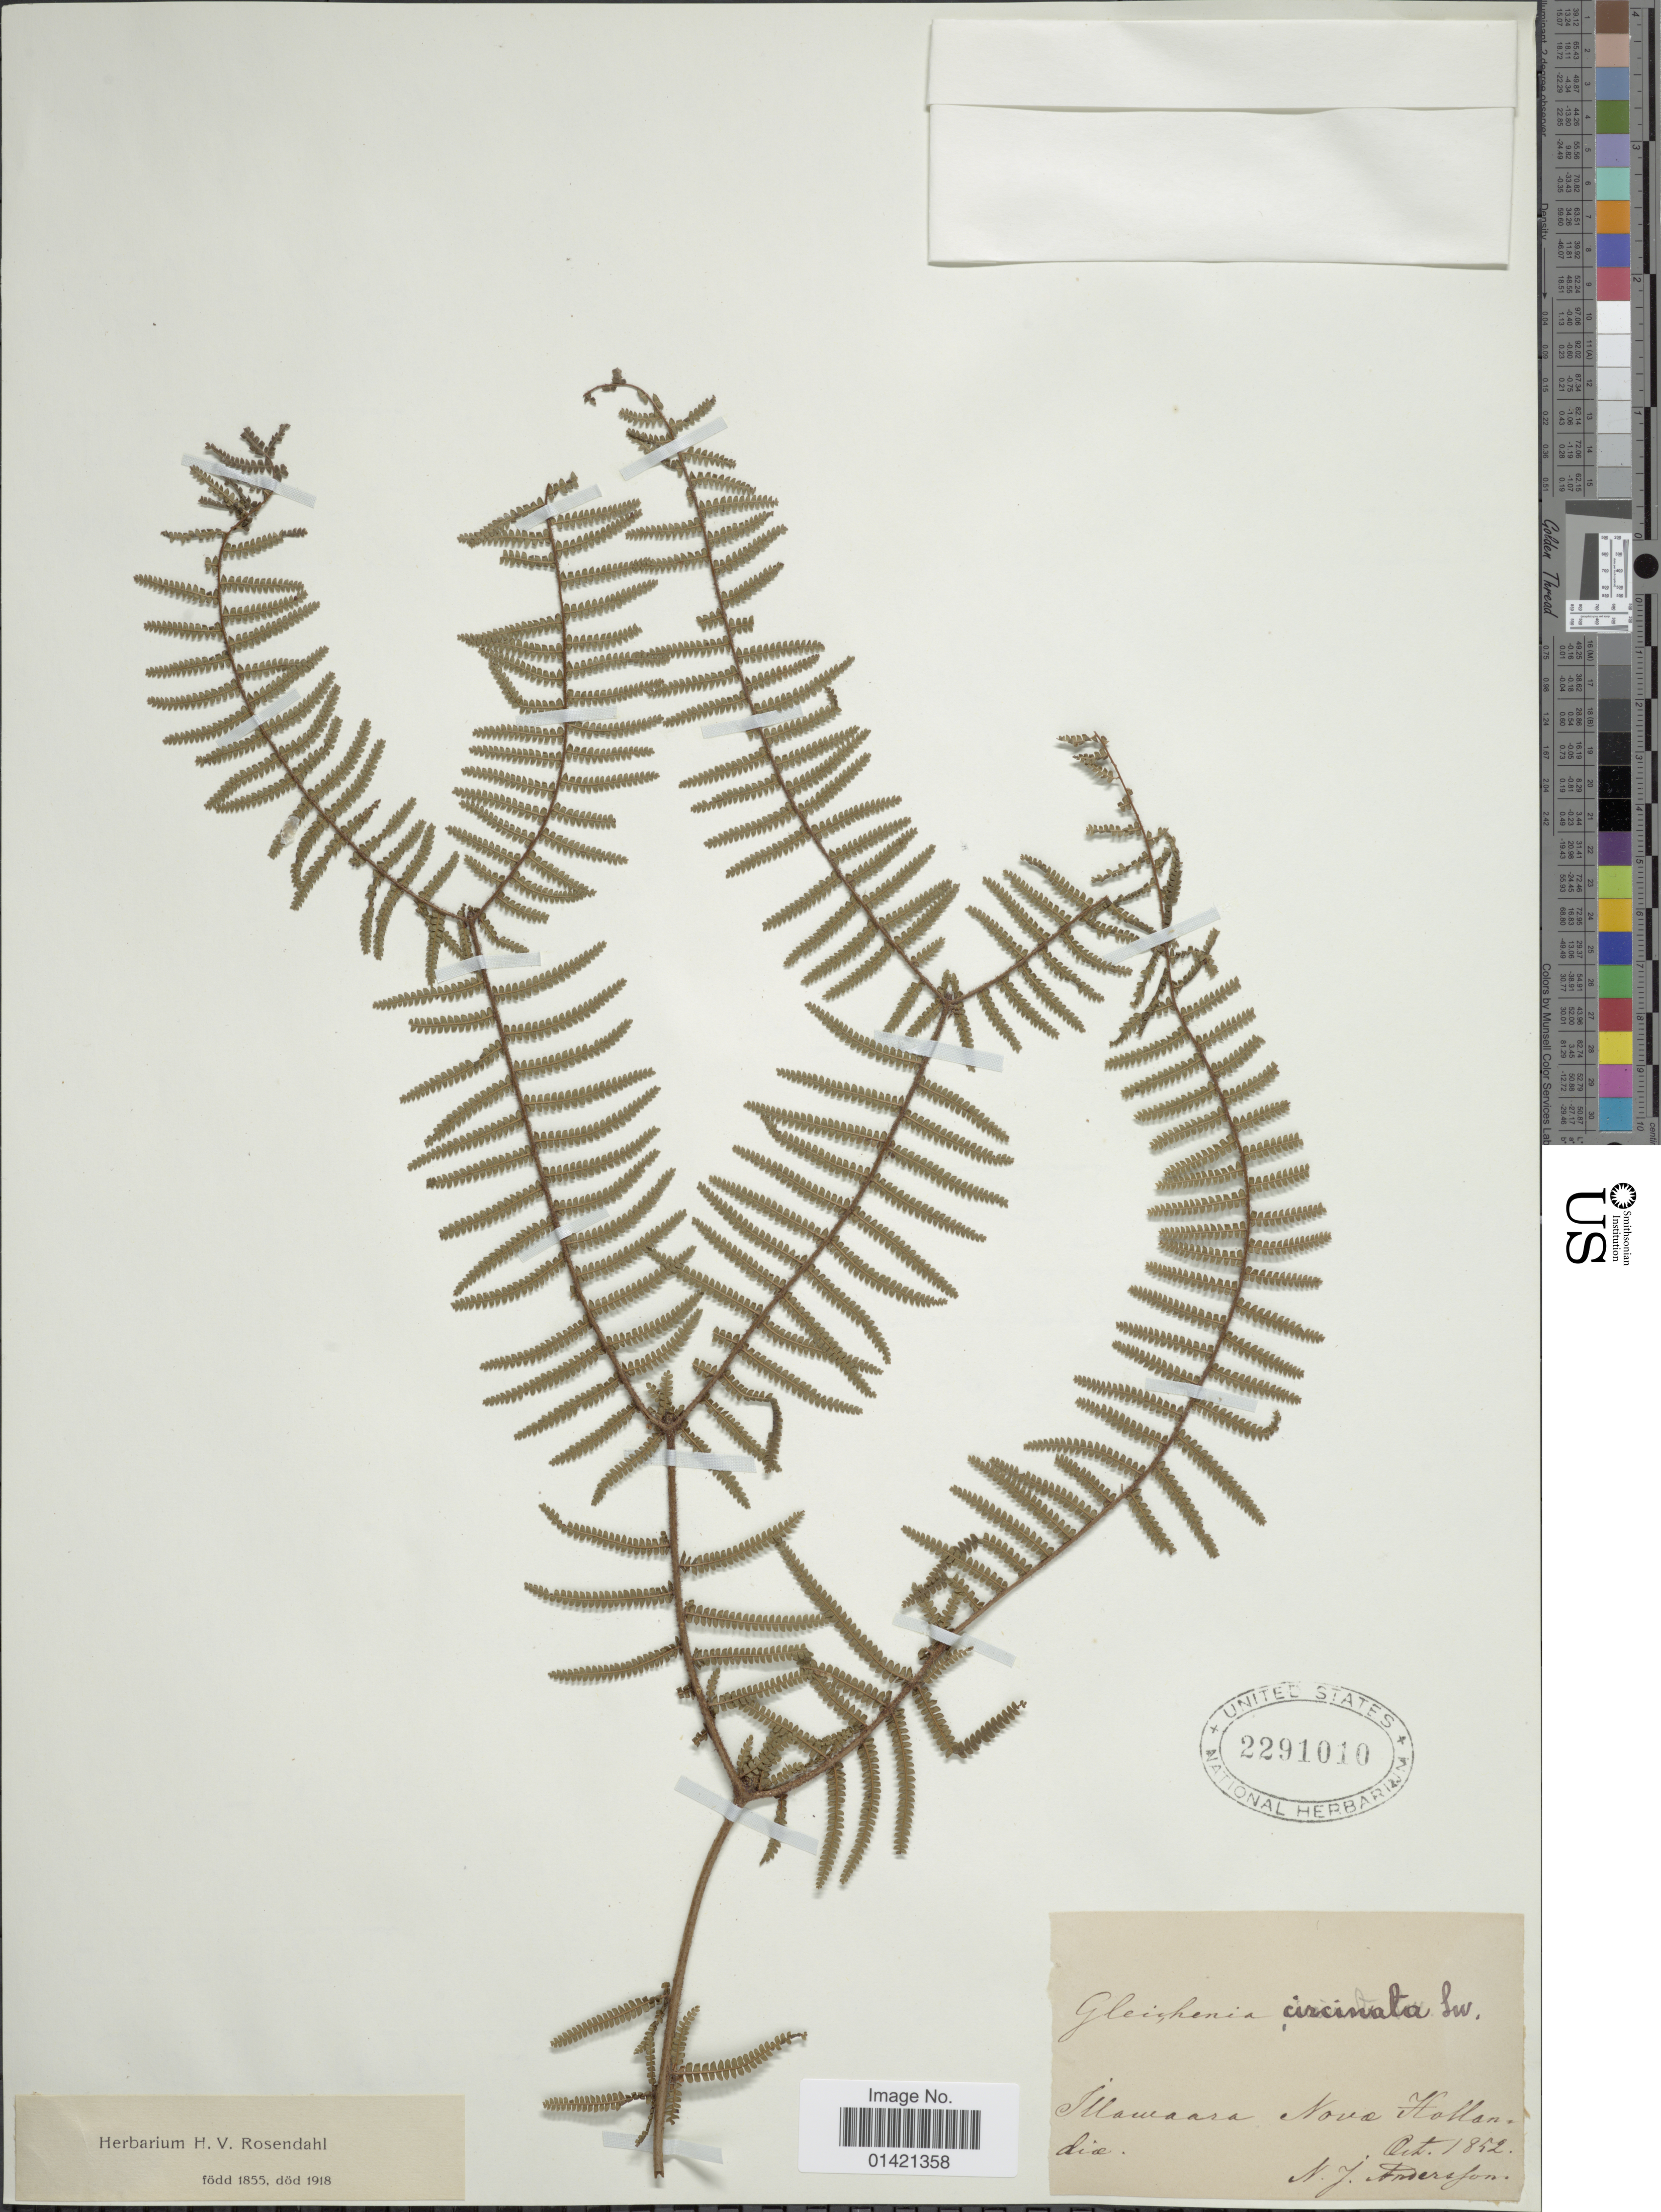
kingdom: Plantae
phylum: Tracheophyta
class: Polypodiopsida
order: Gleicheniales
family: Gleicheniaceae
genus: Gleichenia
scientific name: Gleichenia dicarpa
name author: R. Br.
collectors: N. J. Andersson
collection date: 1852-10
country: Australia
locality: Illawaara [Illawarra] Nova Holland.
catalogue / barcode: US 2291010